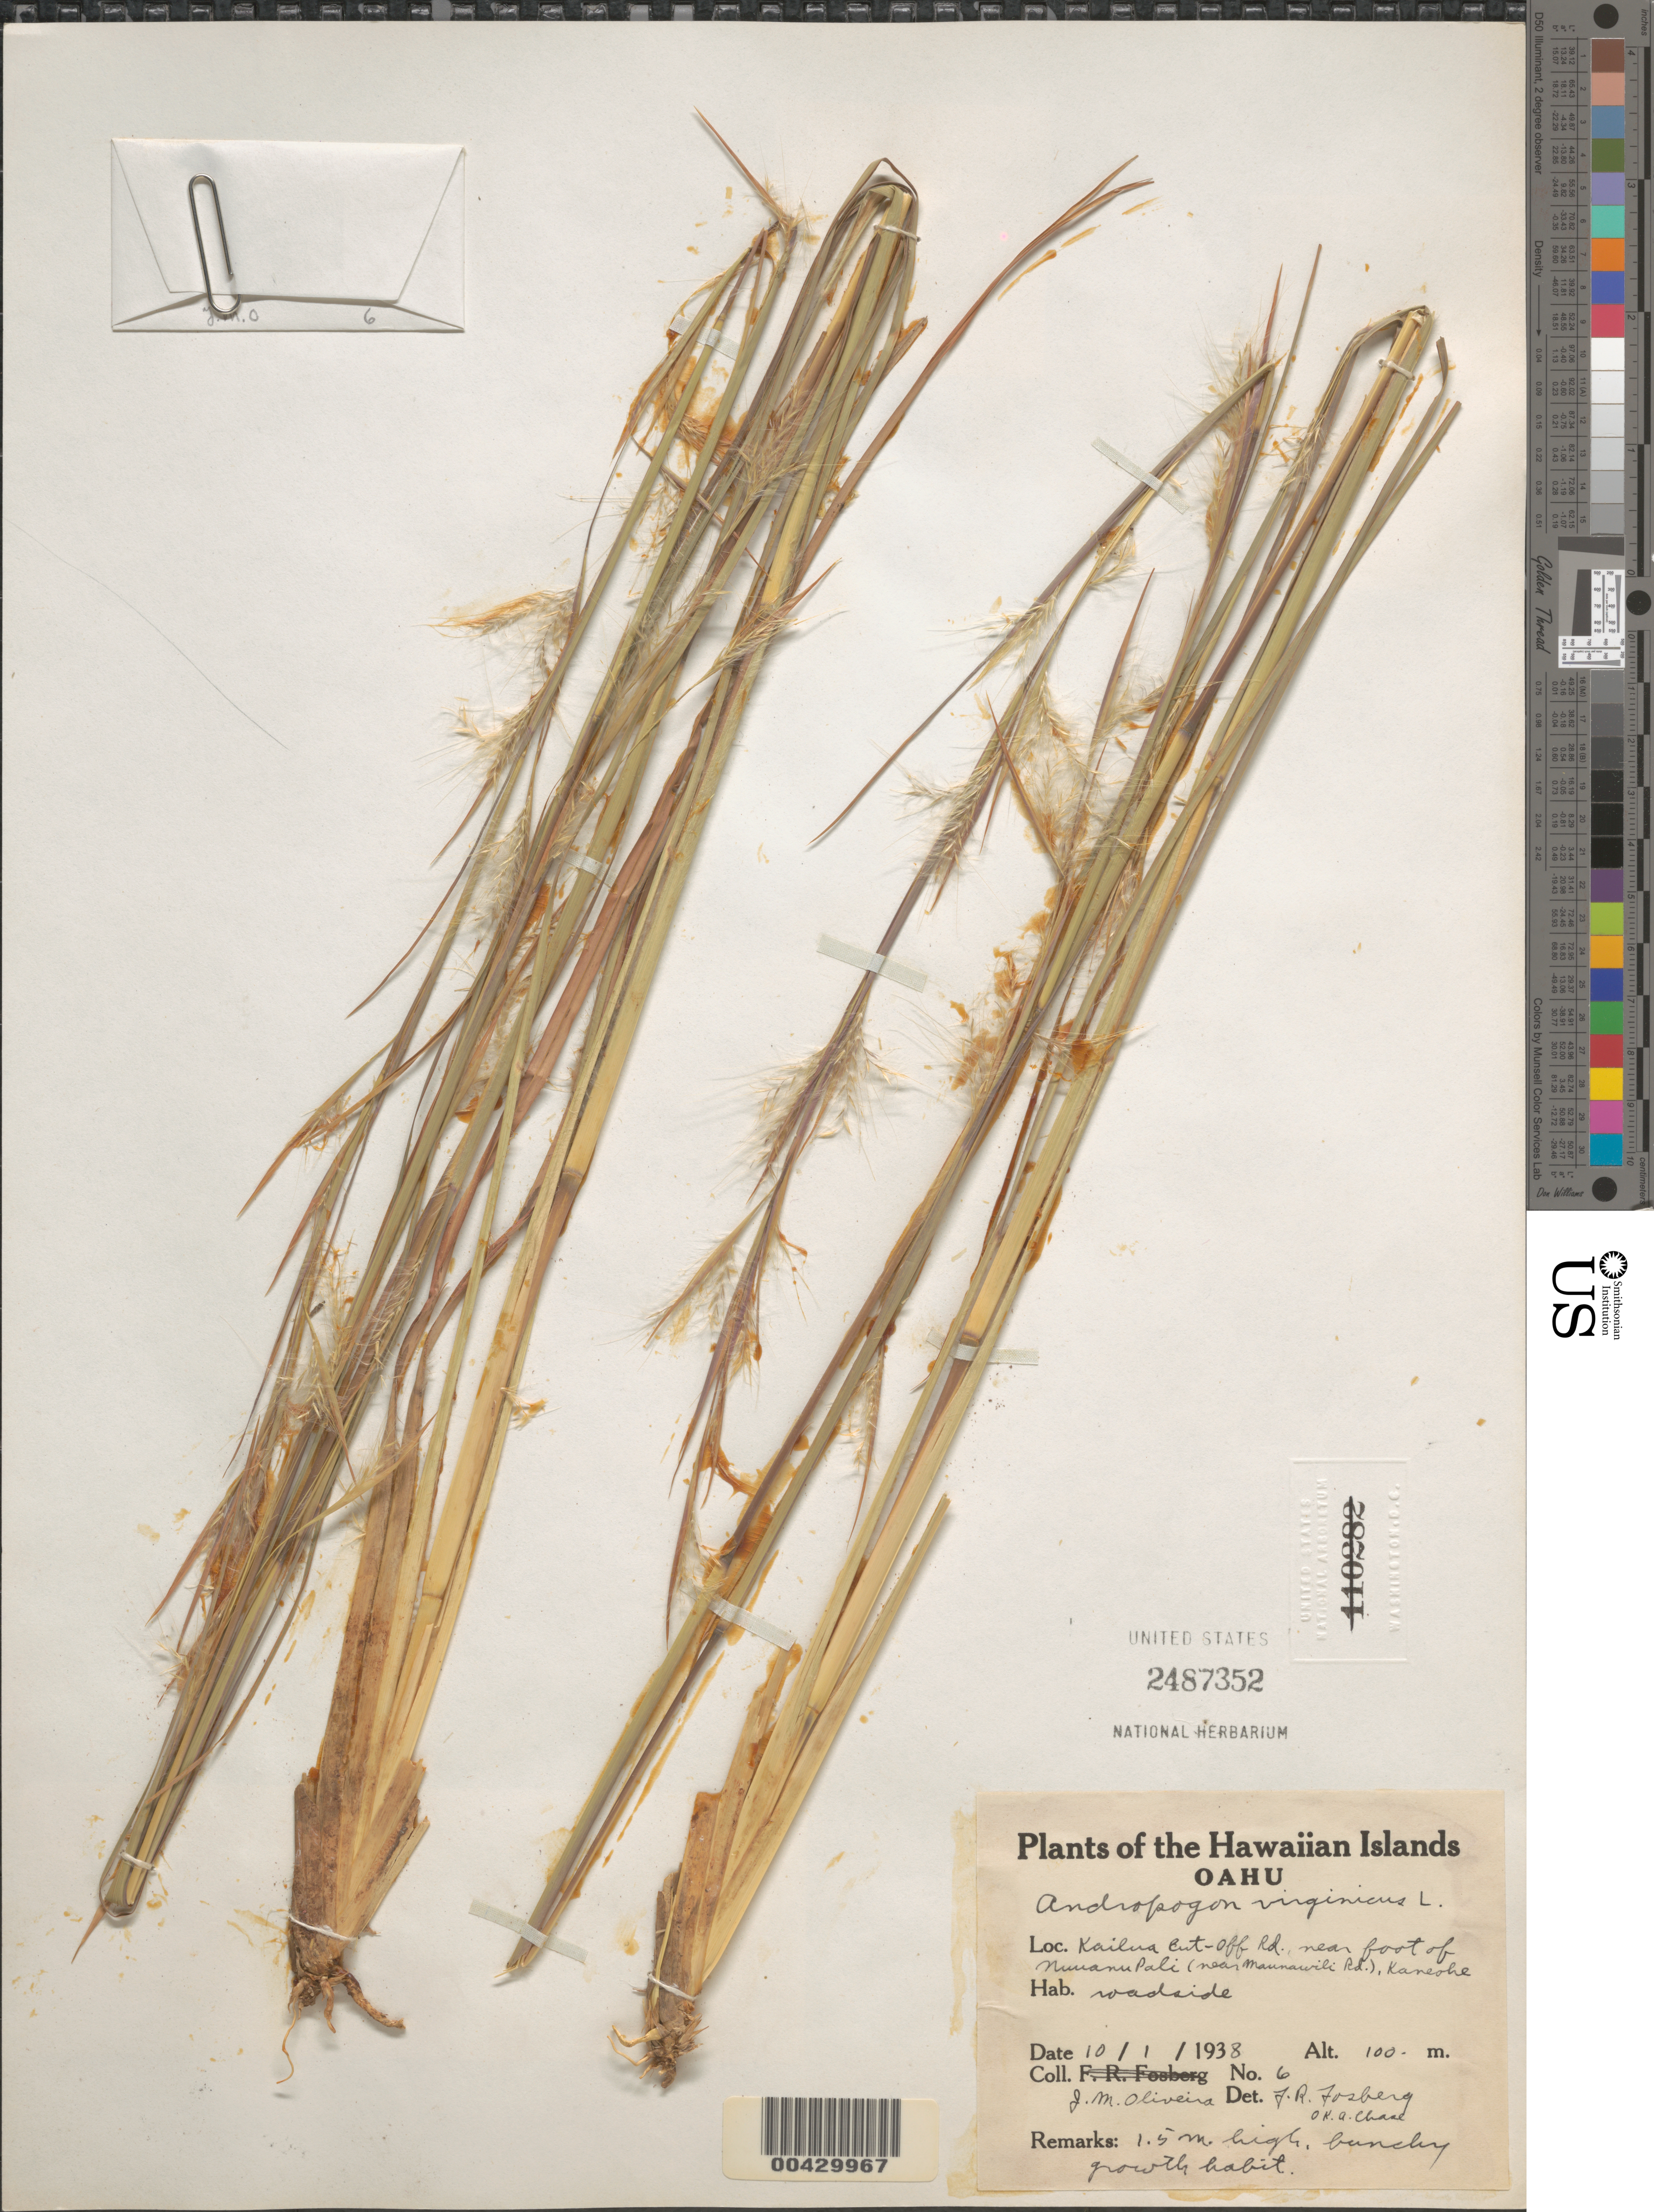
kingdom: Plantae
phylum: Tracheophyta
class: Liliopsida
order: Poales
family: Poaceae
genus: Andropogon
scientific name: Andropogon virginicus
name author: L.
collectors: J. Oliveira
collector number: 6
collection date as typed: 1 Oct 1938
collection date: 1938-10-01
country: United States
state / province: Hawaii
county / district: Honolulu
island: Oahu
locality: Kailua cut-off Rd. near foot of Nuuanu Pali (near Maunawili Rd.), Kaneohe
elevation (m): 100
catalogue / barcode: US 2487352